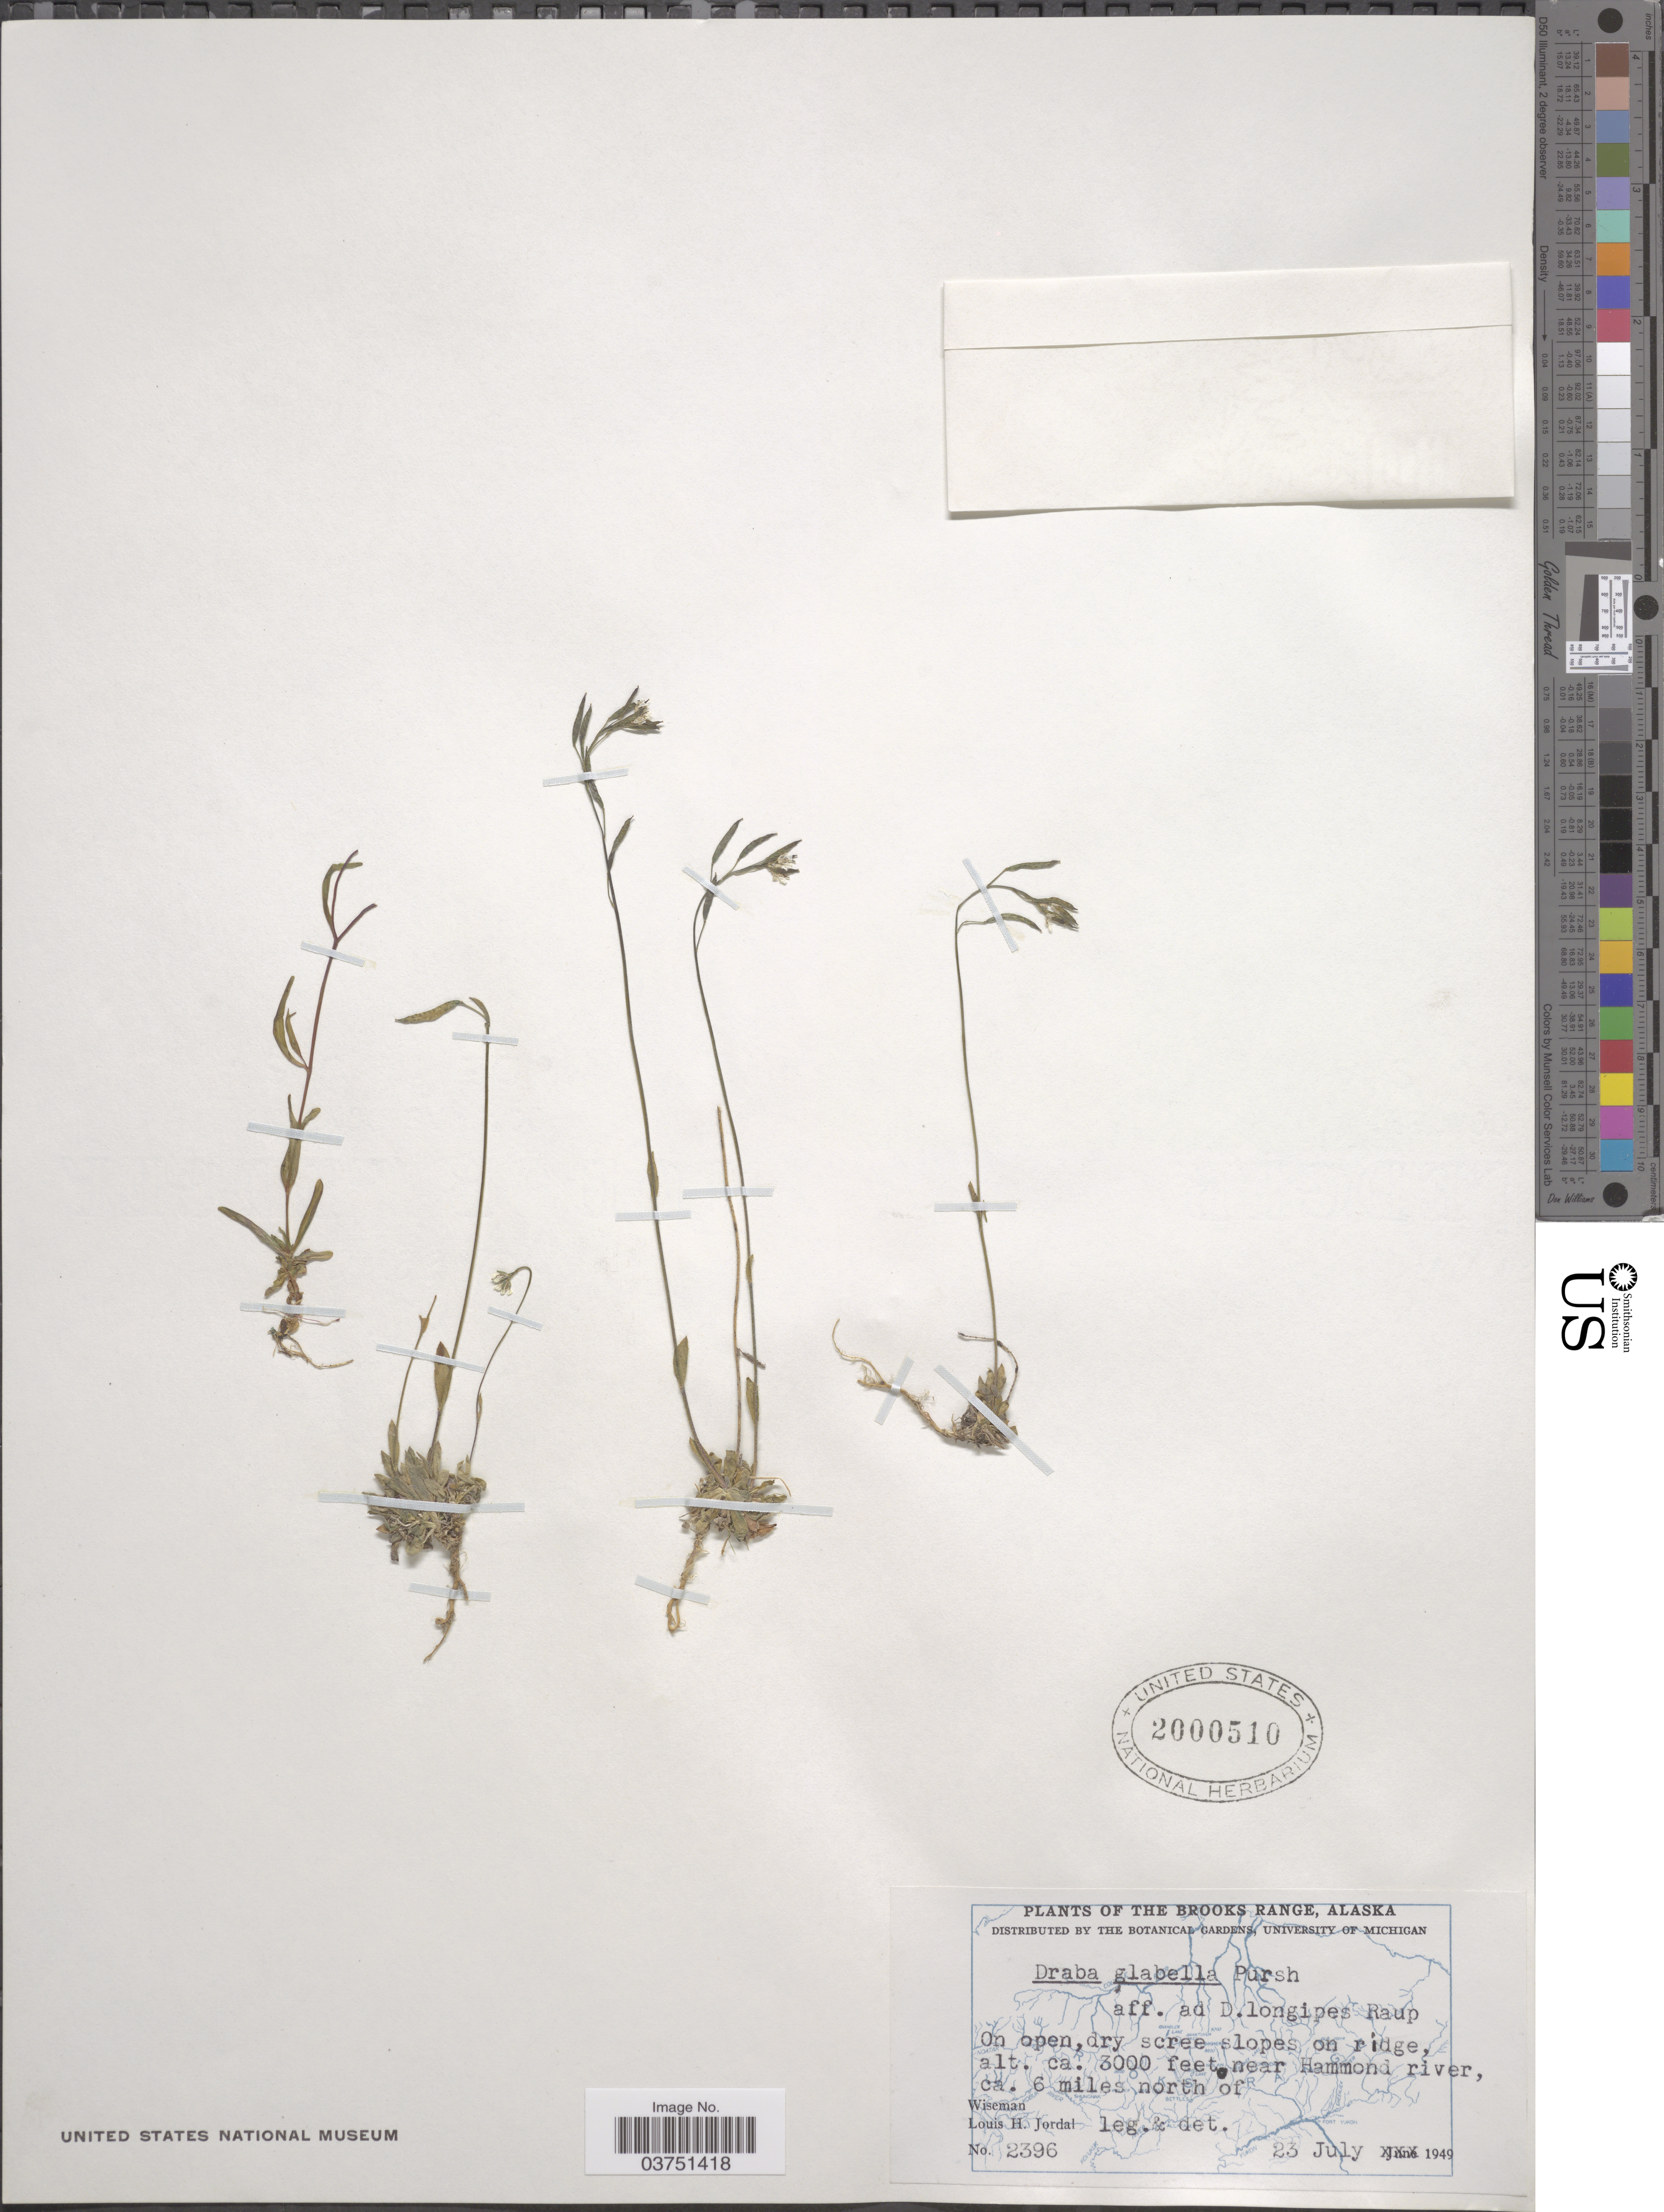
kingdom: Plantae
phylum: Tracheophyta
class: Magnoliopsida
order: Brassicales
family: Brassicaceae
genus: Draba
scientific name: Draba glabella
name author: Pursh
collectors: L. Jordal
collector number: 2396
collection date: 1949-07-23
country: United States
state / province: Alaska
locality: Brooks Range; near Hammond river, ca. 6 miles north of Wiseman.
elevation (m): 914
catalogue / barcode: US 2000510